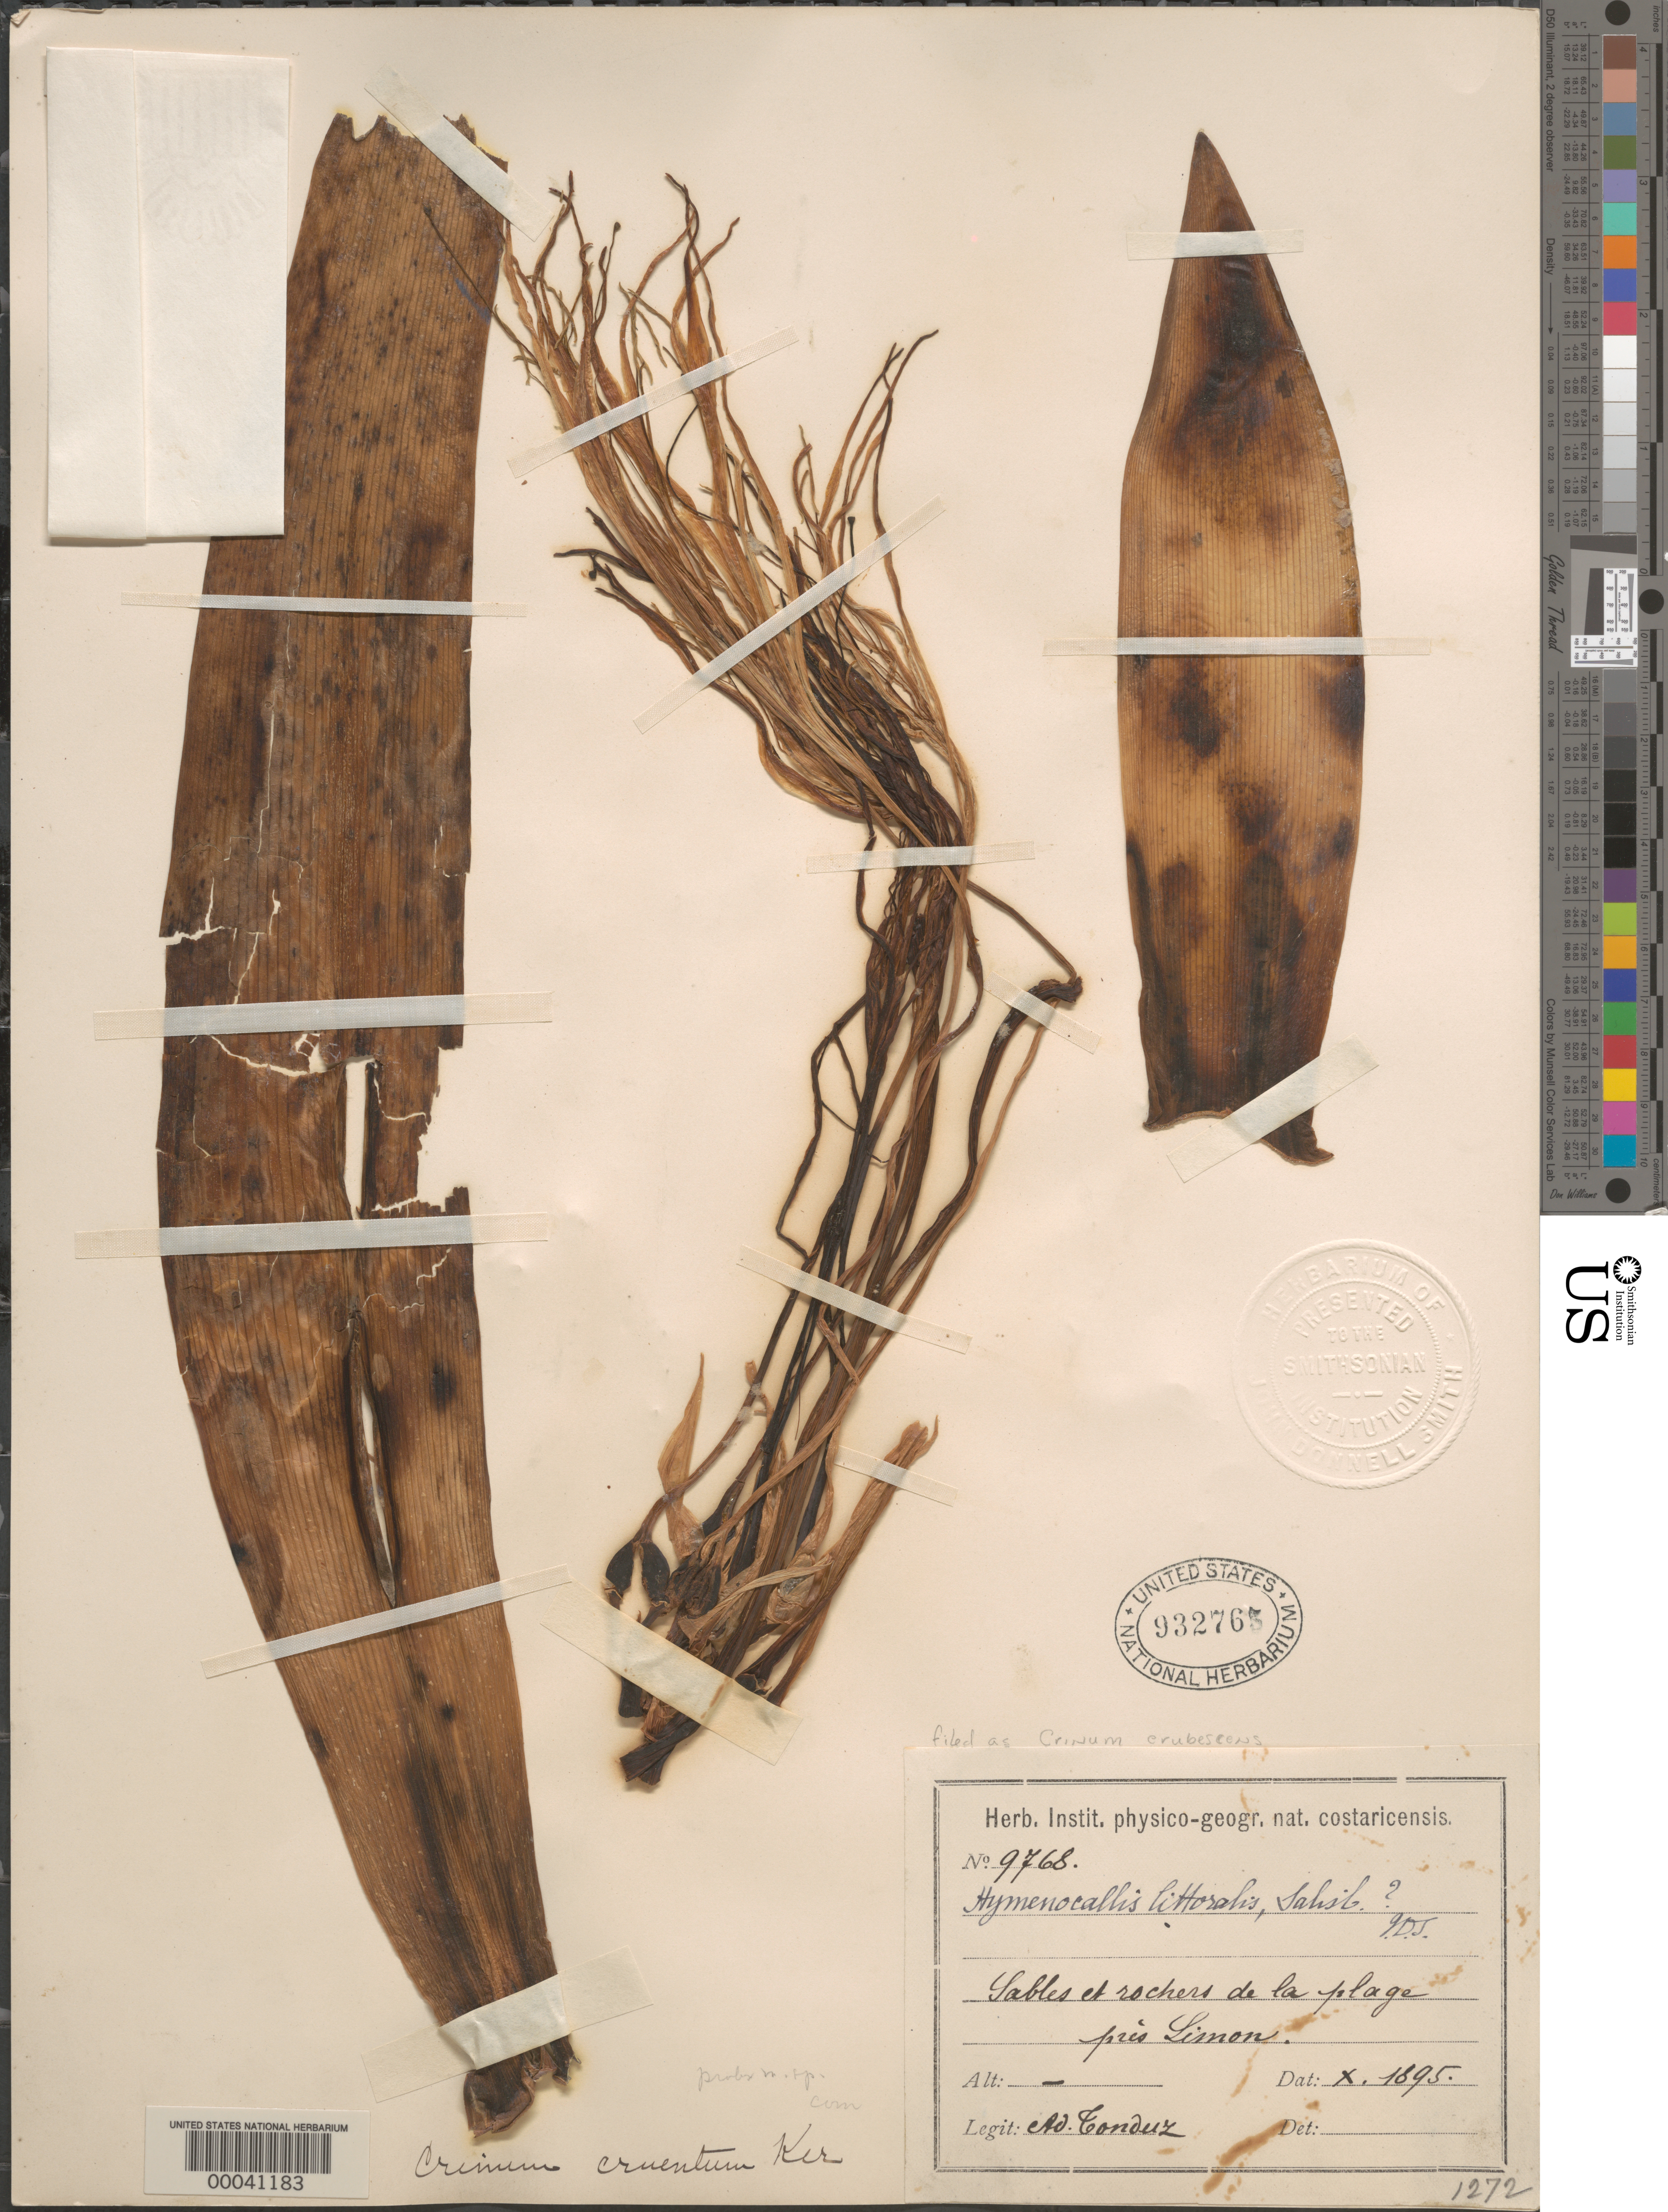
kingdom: Plantae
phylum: Tracheophyta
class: Liliopsida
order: Asparagales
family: Amaryllidaceae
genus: Crinum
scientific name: Crinum erubescens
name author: Aiton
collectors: A. Tonduz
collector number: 9768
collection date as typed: Oct 1895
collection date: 1895-10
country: Costa Rica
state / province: Limón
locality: Near limon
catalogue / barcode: US 932765